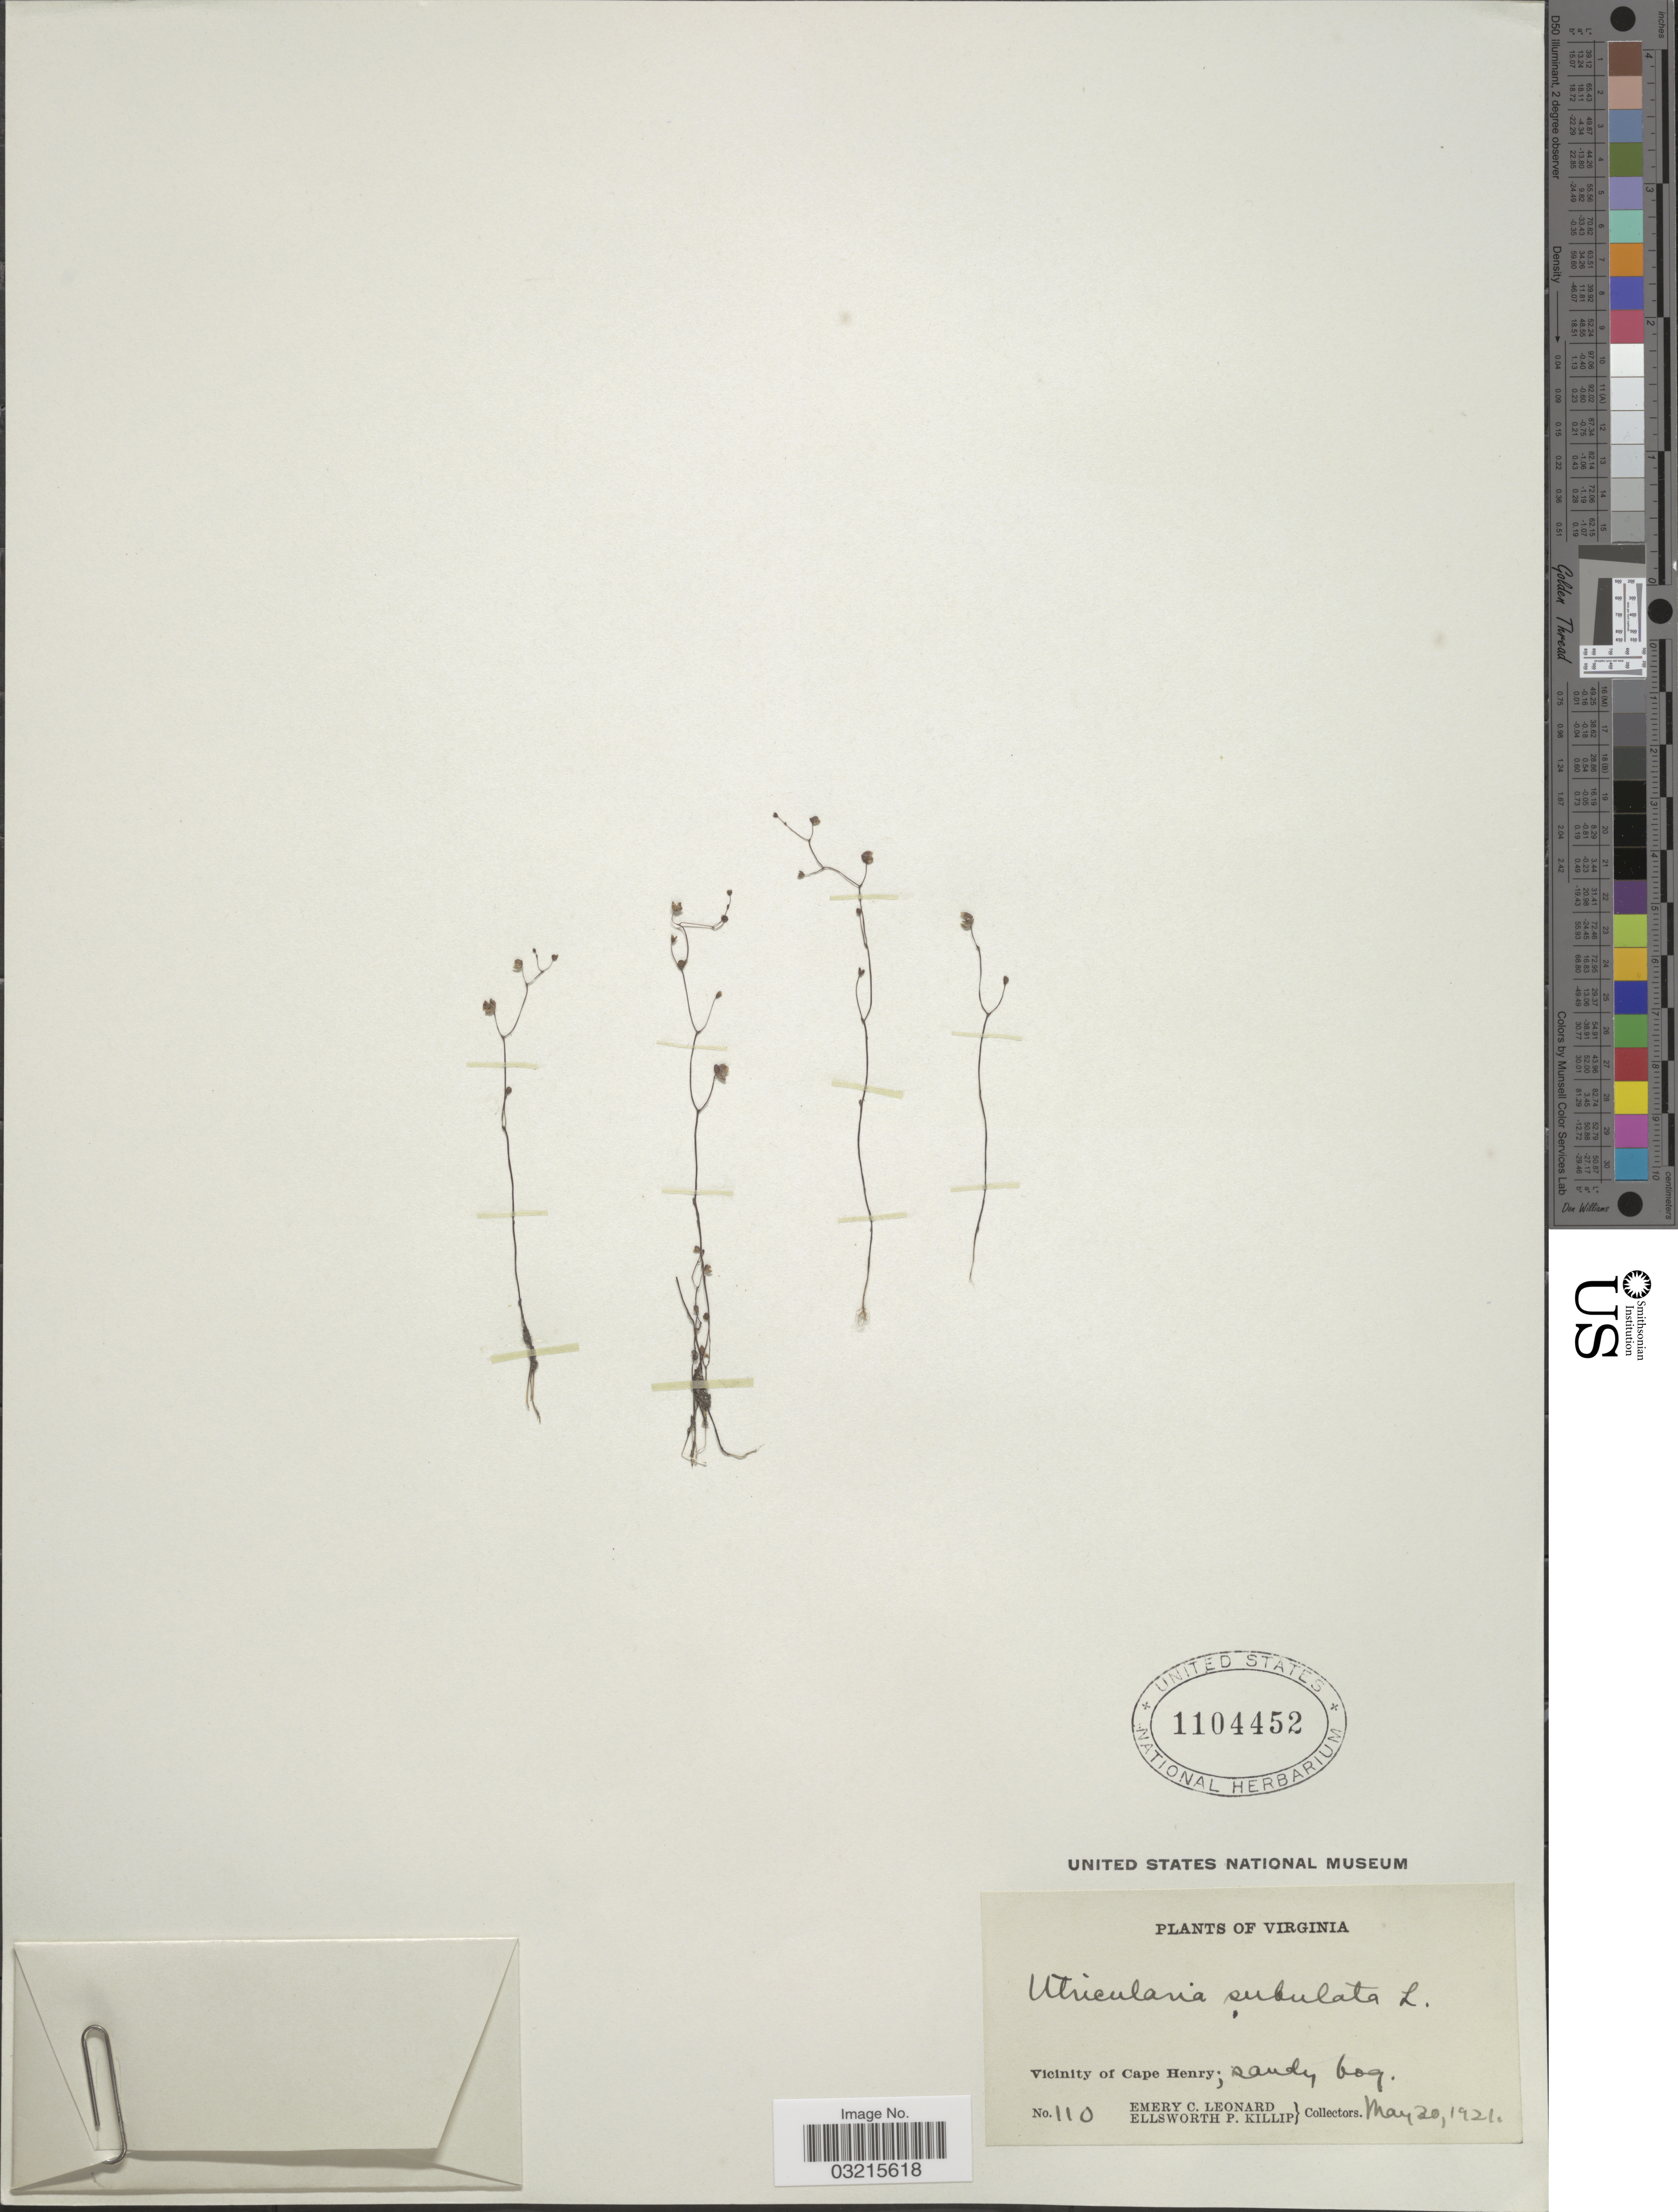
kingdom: Plantae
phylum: Tracheophyta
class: Magnoliopsida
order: Lamiales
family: Lentibulariaceae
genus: Utricularia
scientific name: Utricularia subulata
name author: L.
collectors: E. C. Leonard & E. P. Killip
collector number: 110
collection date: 1921-05-20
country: United States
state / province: Virginia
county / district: City of Virginia Beach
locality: Vicinity of Cape Henry.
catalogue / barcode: US 1104452